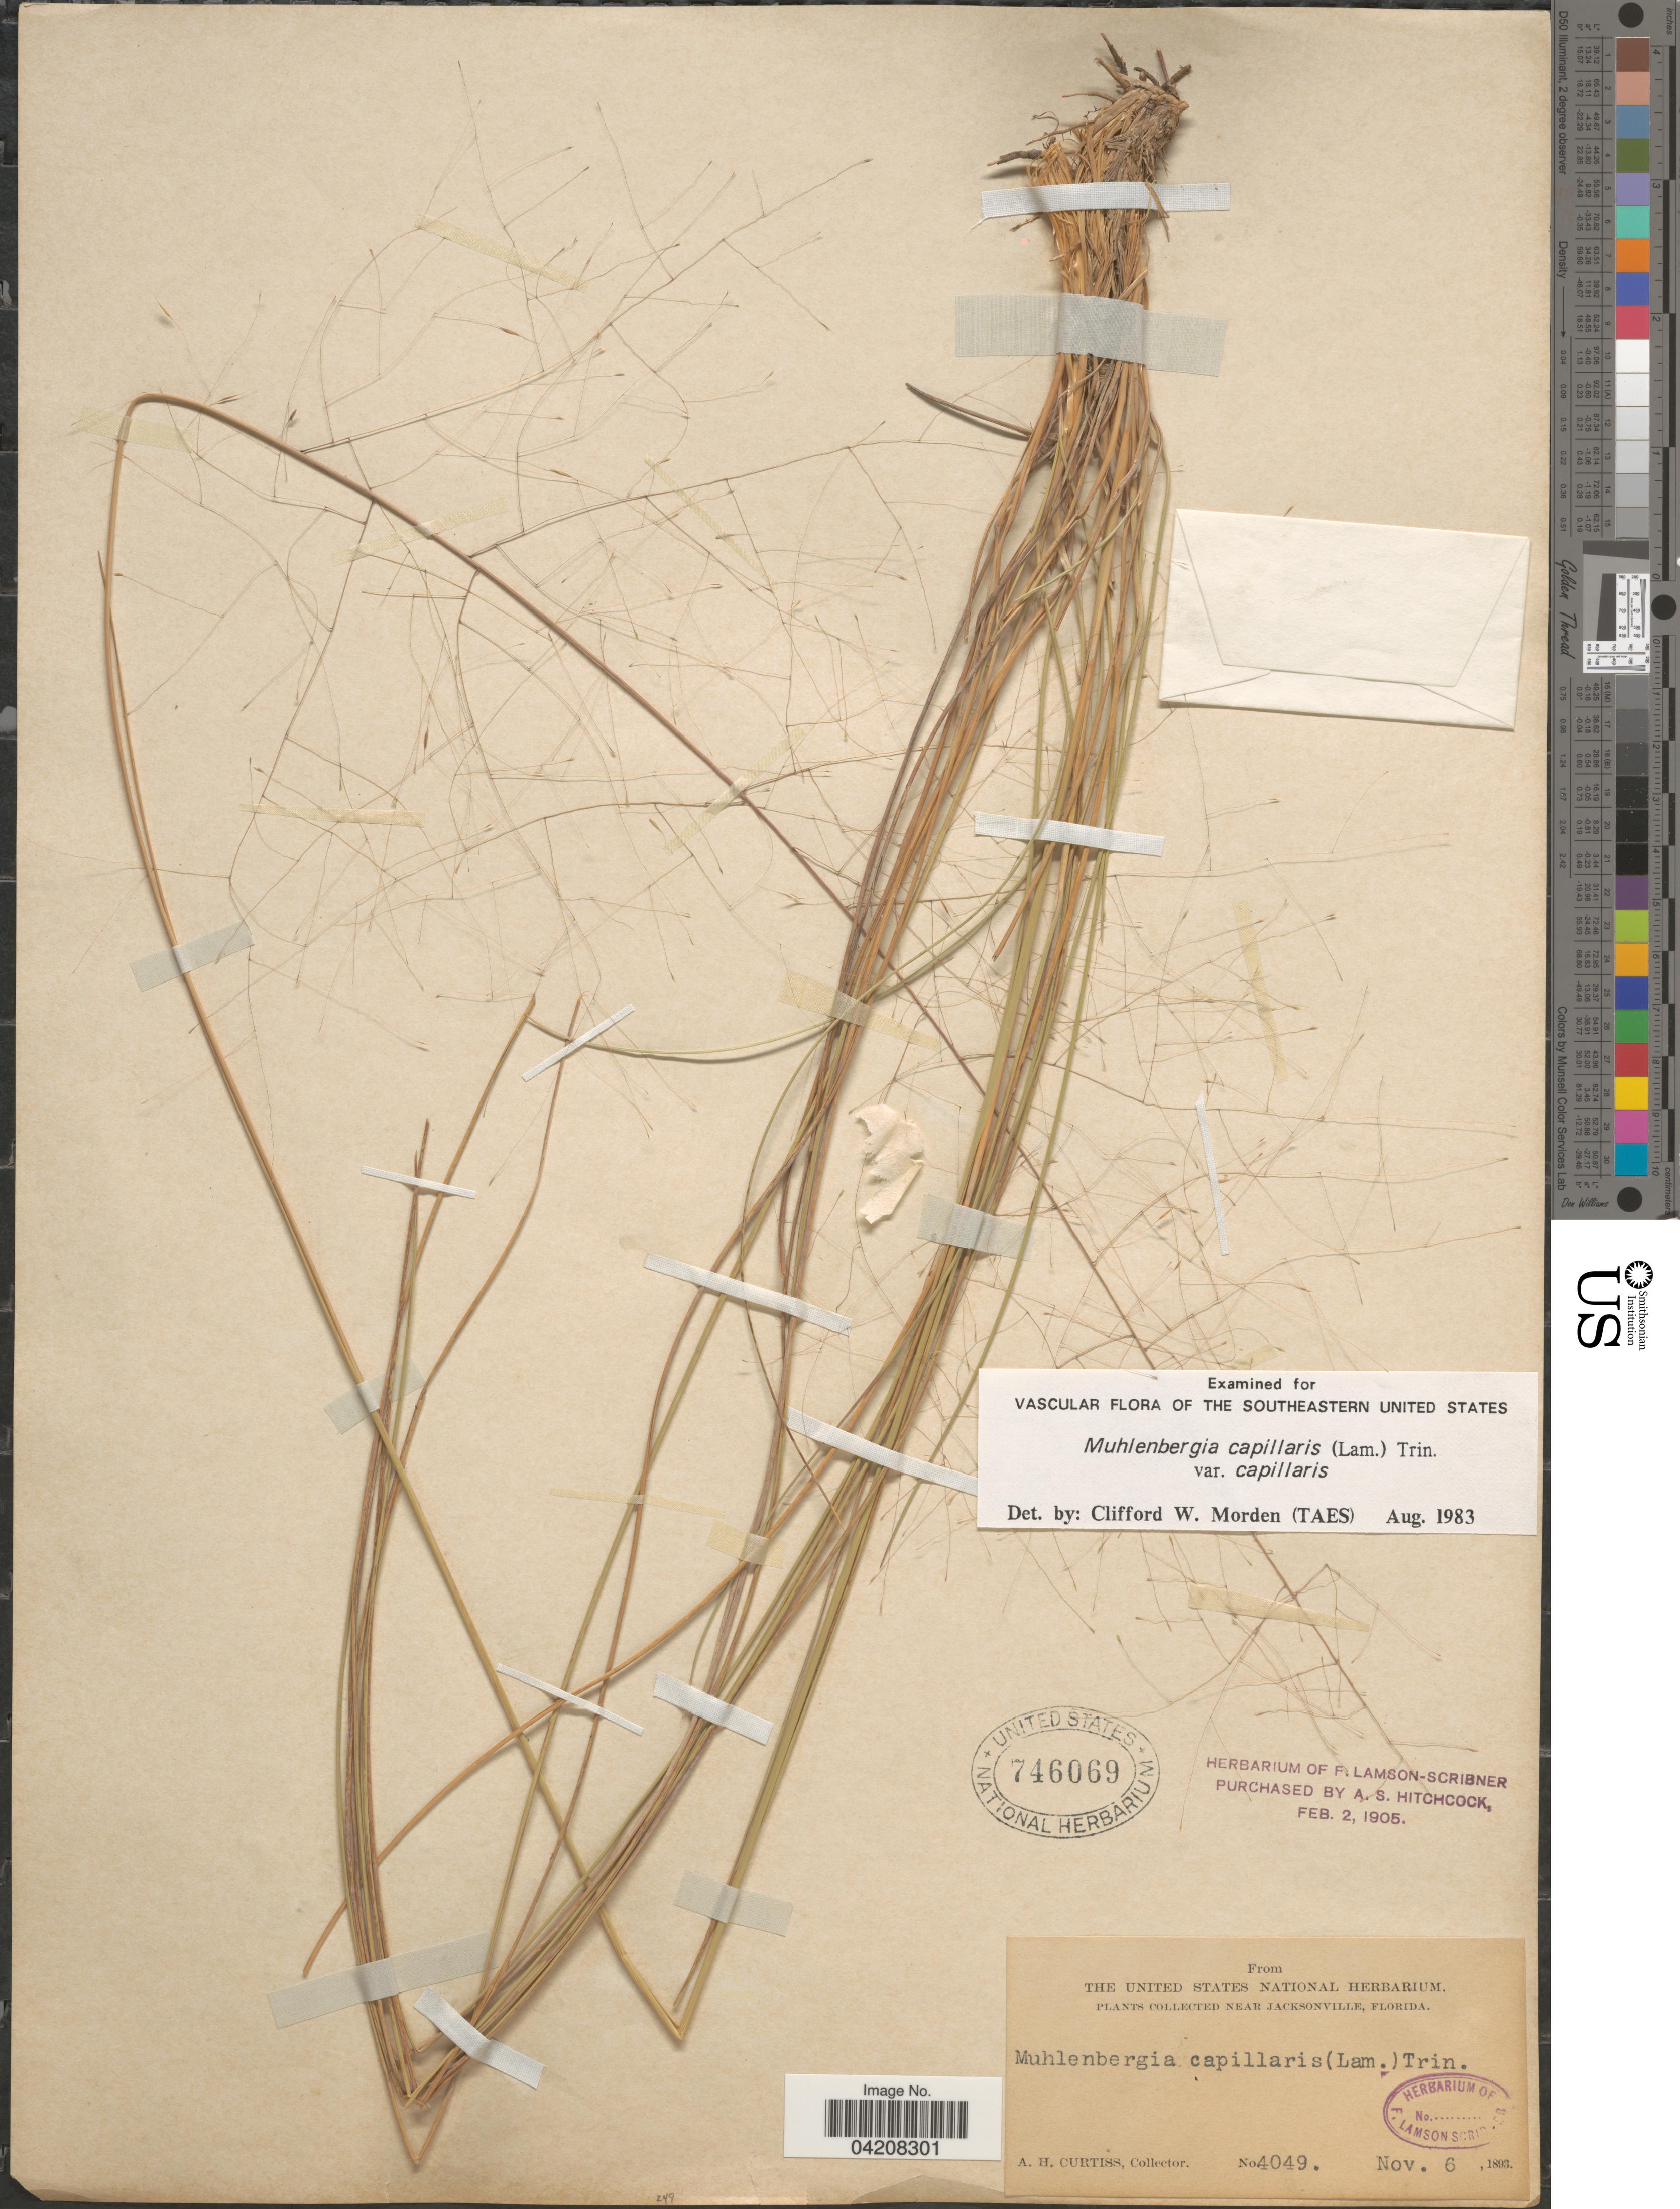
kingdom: Plantae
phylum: Tracheophyta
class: Liliopsida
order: Poales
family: Poaceae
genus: Muhlenbergia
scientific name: Muhlenbergia capillaris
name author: (Lam.) Trin.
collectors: A. H. Curtiss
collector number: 4049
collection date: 1893-11-06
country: United States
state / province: Florida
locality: Near Jacksonville.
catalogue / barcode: US 746069